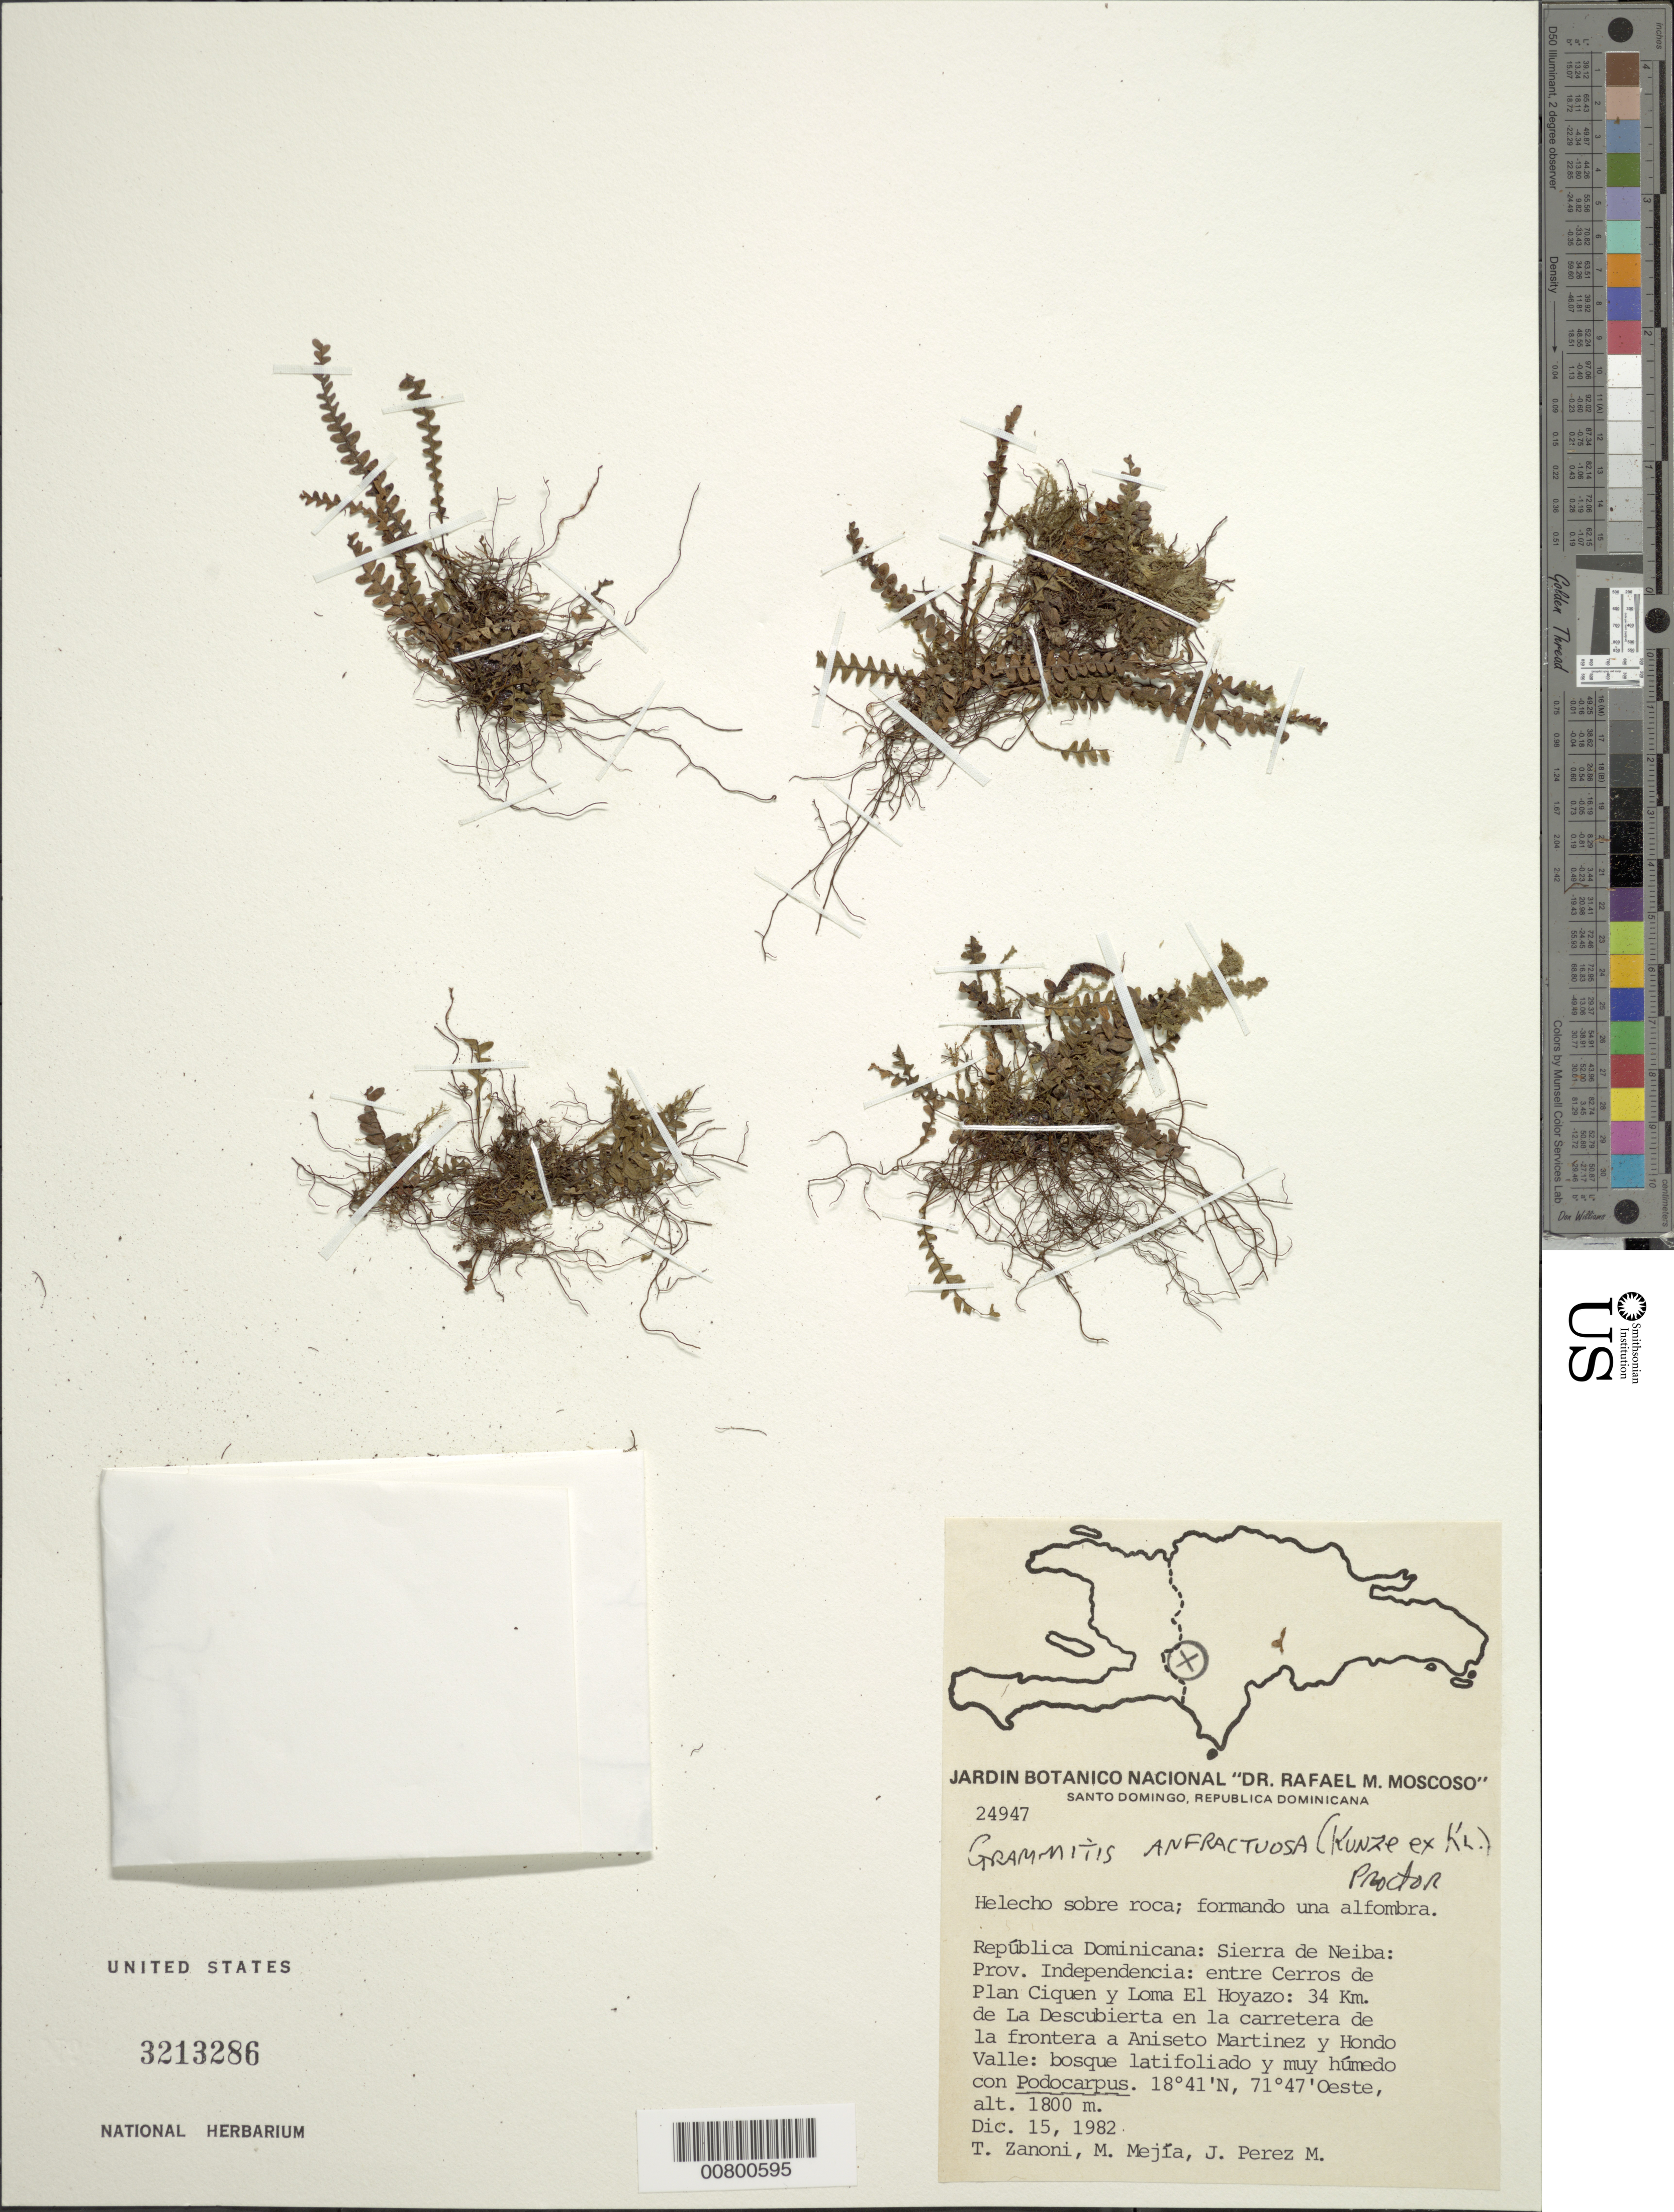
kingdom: Plantae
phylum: Tracheophyta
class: Polypodiopsida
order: Polypodiales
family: Polypodiaceae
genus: Ascogrammitis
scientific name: Ascogrammitis anfractuosa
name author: (Kunze ex Klotzsch) Sundue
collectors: T. A. Zanoni, M. Mejia & J. Perez-M.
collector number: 24947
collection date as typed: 15 Dec 1982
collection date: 1982-12-15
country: Dominican Republic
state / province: Independencia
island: Hispaniola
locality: Sierra de Neiba, entre Cerros de Plan Ciquen y Loma El Hoyazo, 34 km de la Descubierta , carretera de la frontera a Aniseto Martinez y Hondo Valle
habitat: Bosque latifoliado y muy humedo con Podocarpus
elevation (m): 1800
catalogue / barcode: US 3213286